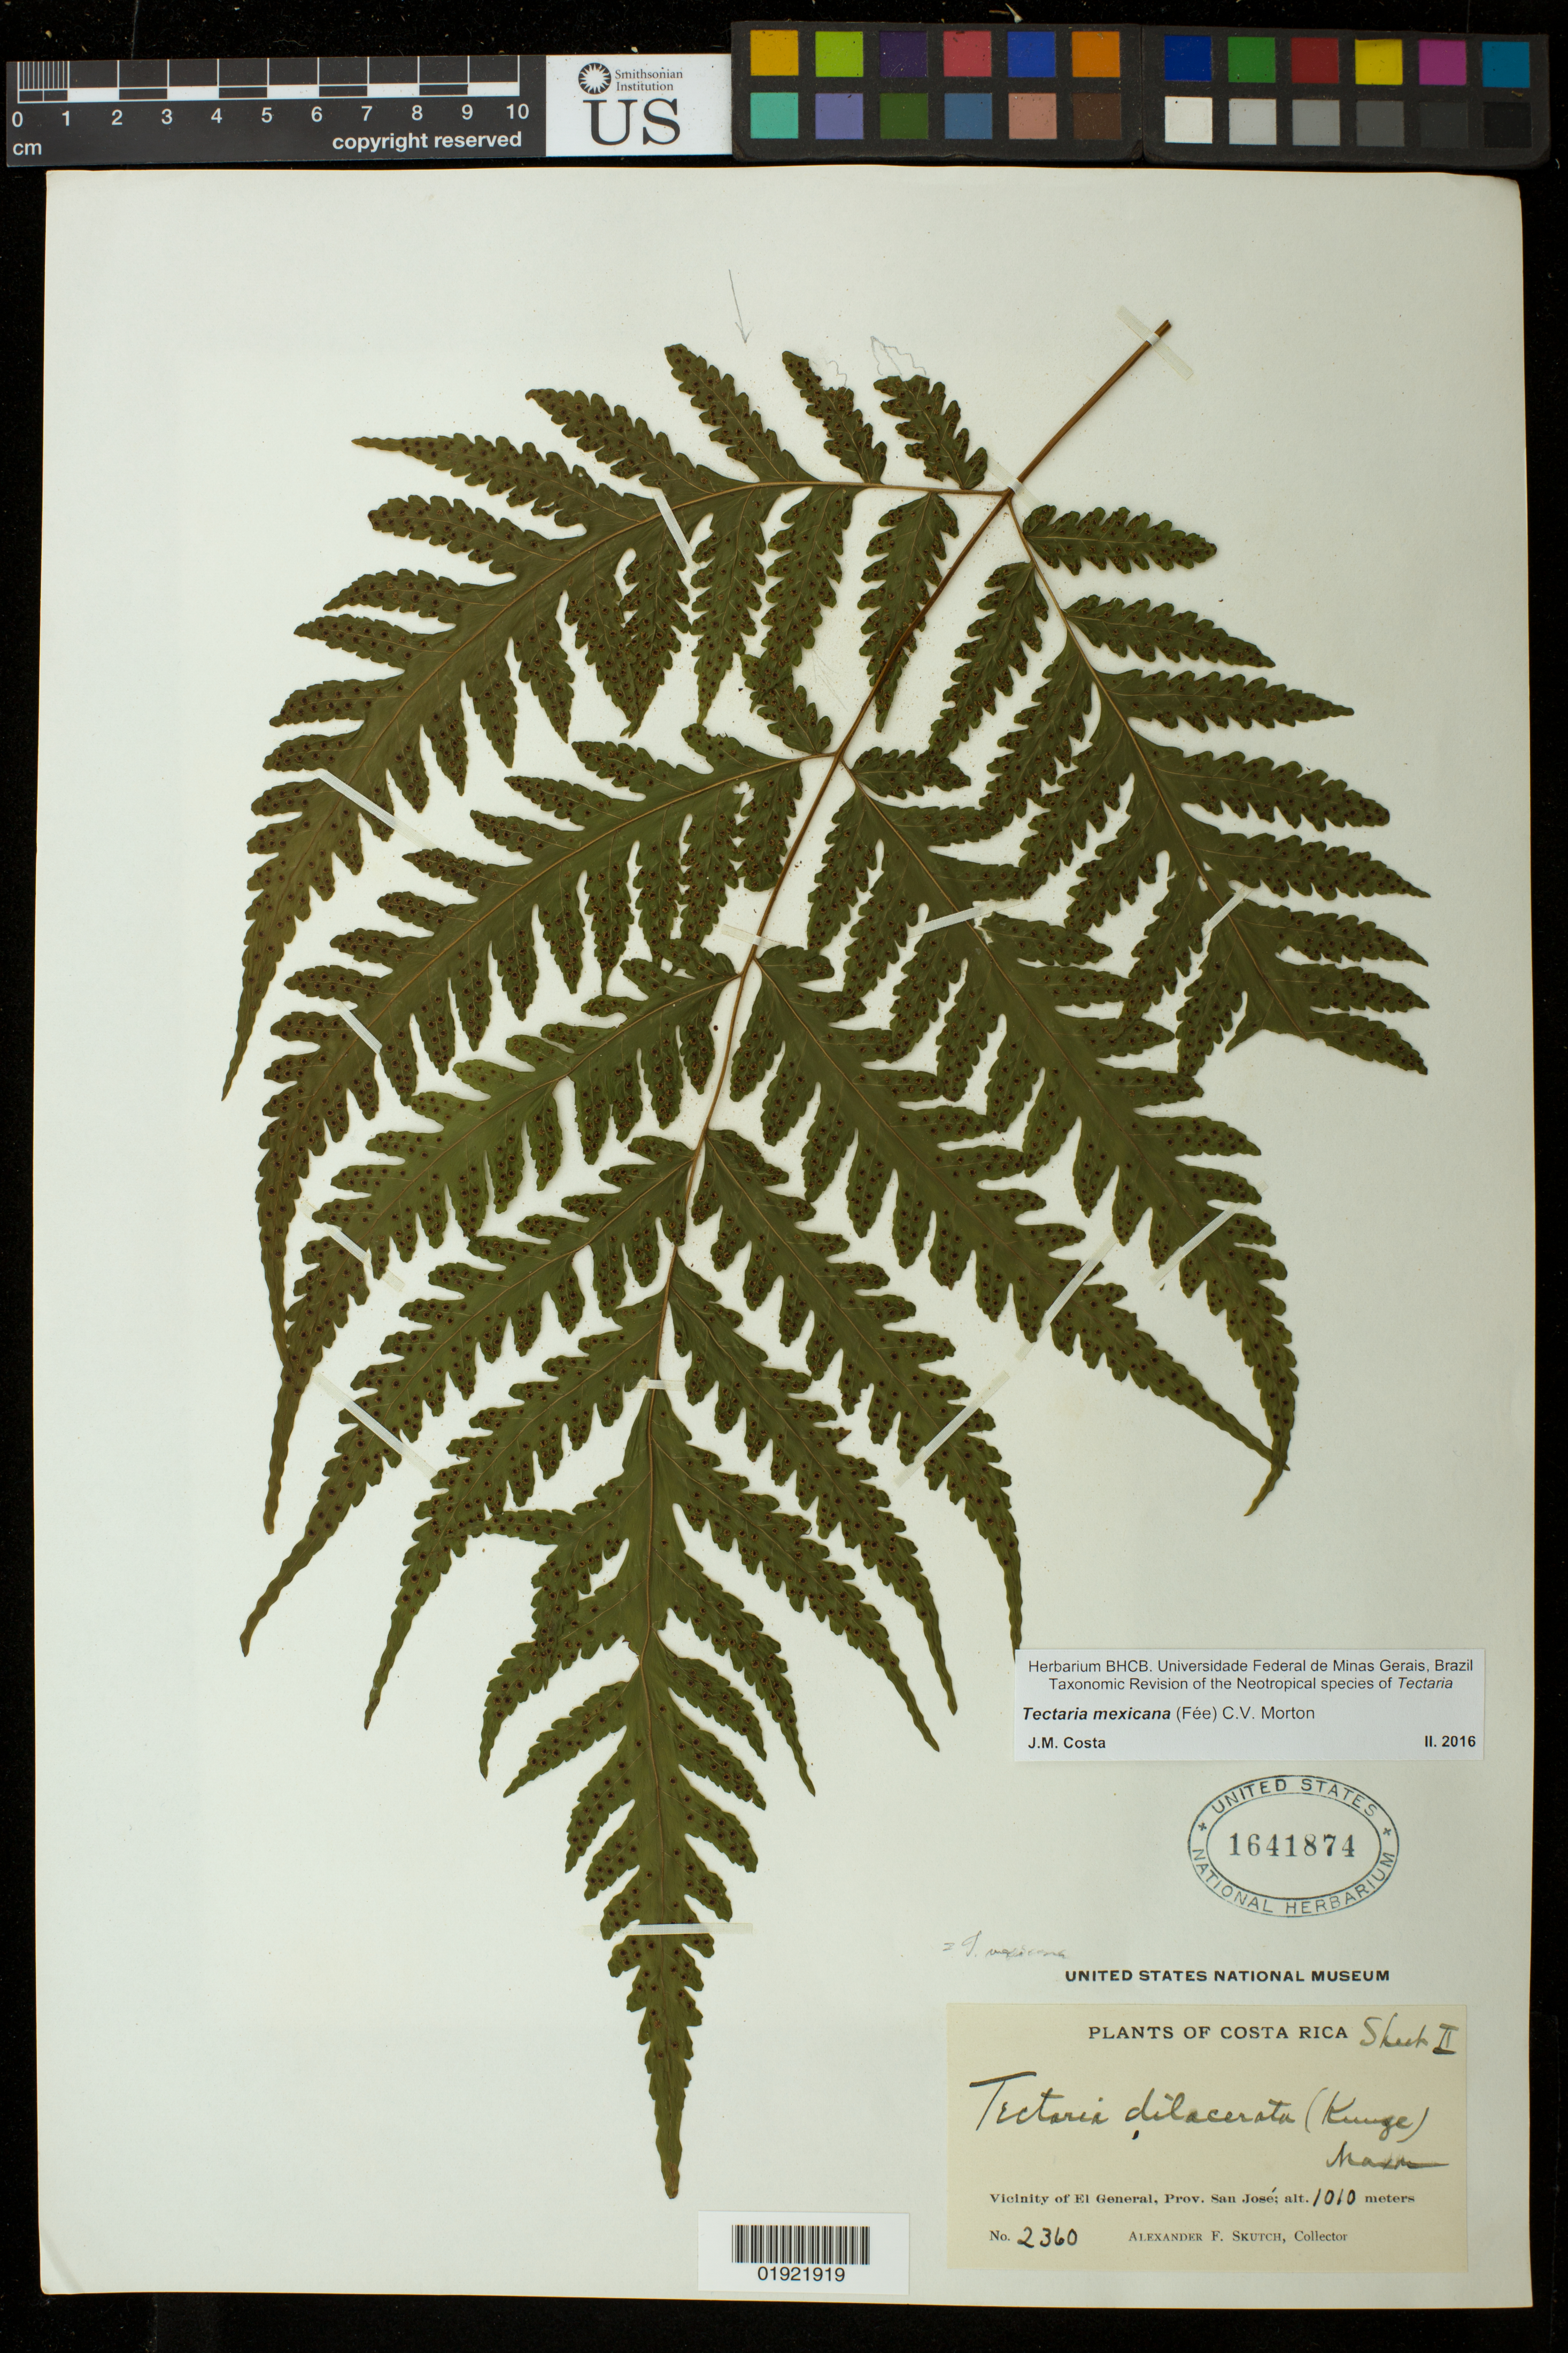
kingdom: Plantae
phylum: Tracheophyta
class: Polypodiopsida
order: Polypodiales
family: Tectariaceae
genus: Tectaria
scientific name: Tectaria mexicana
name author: (Fée) C.V. Morton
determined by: Costa, J. M.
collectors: A. F. Skutch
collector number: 2360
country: Costa Rica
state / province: San José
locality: Vicinity of El General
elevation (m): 1010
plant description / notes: Sheet 2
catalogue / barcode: US 1641874